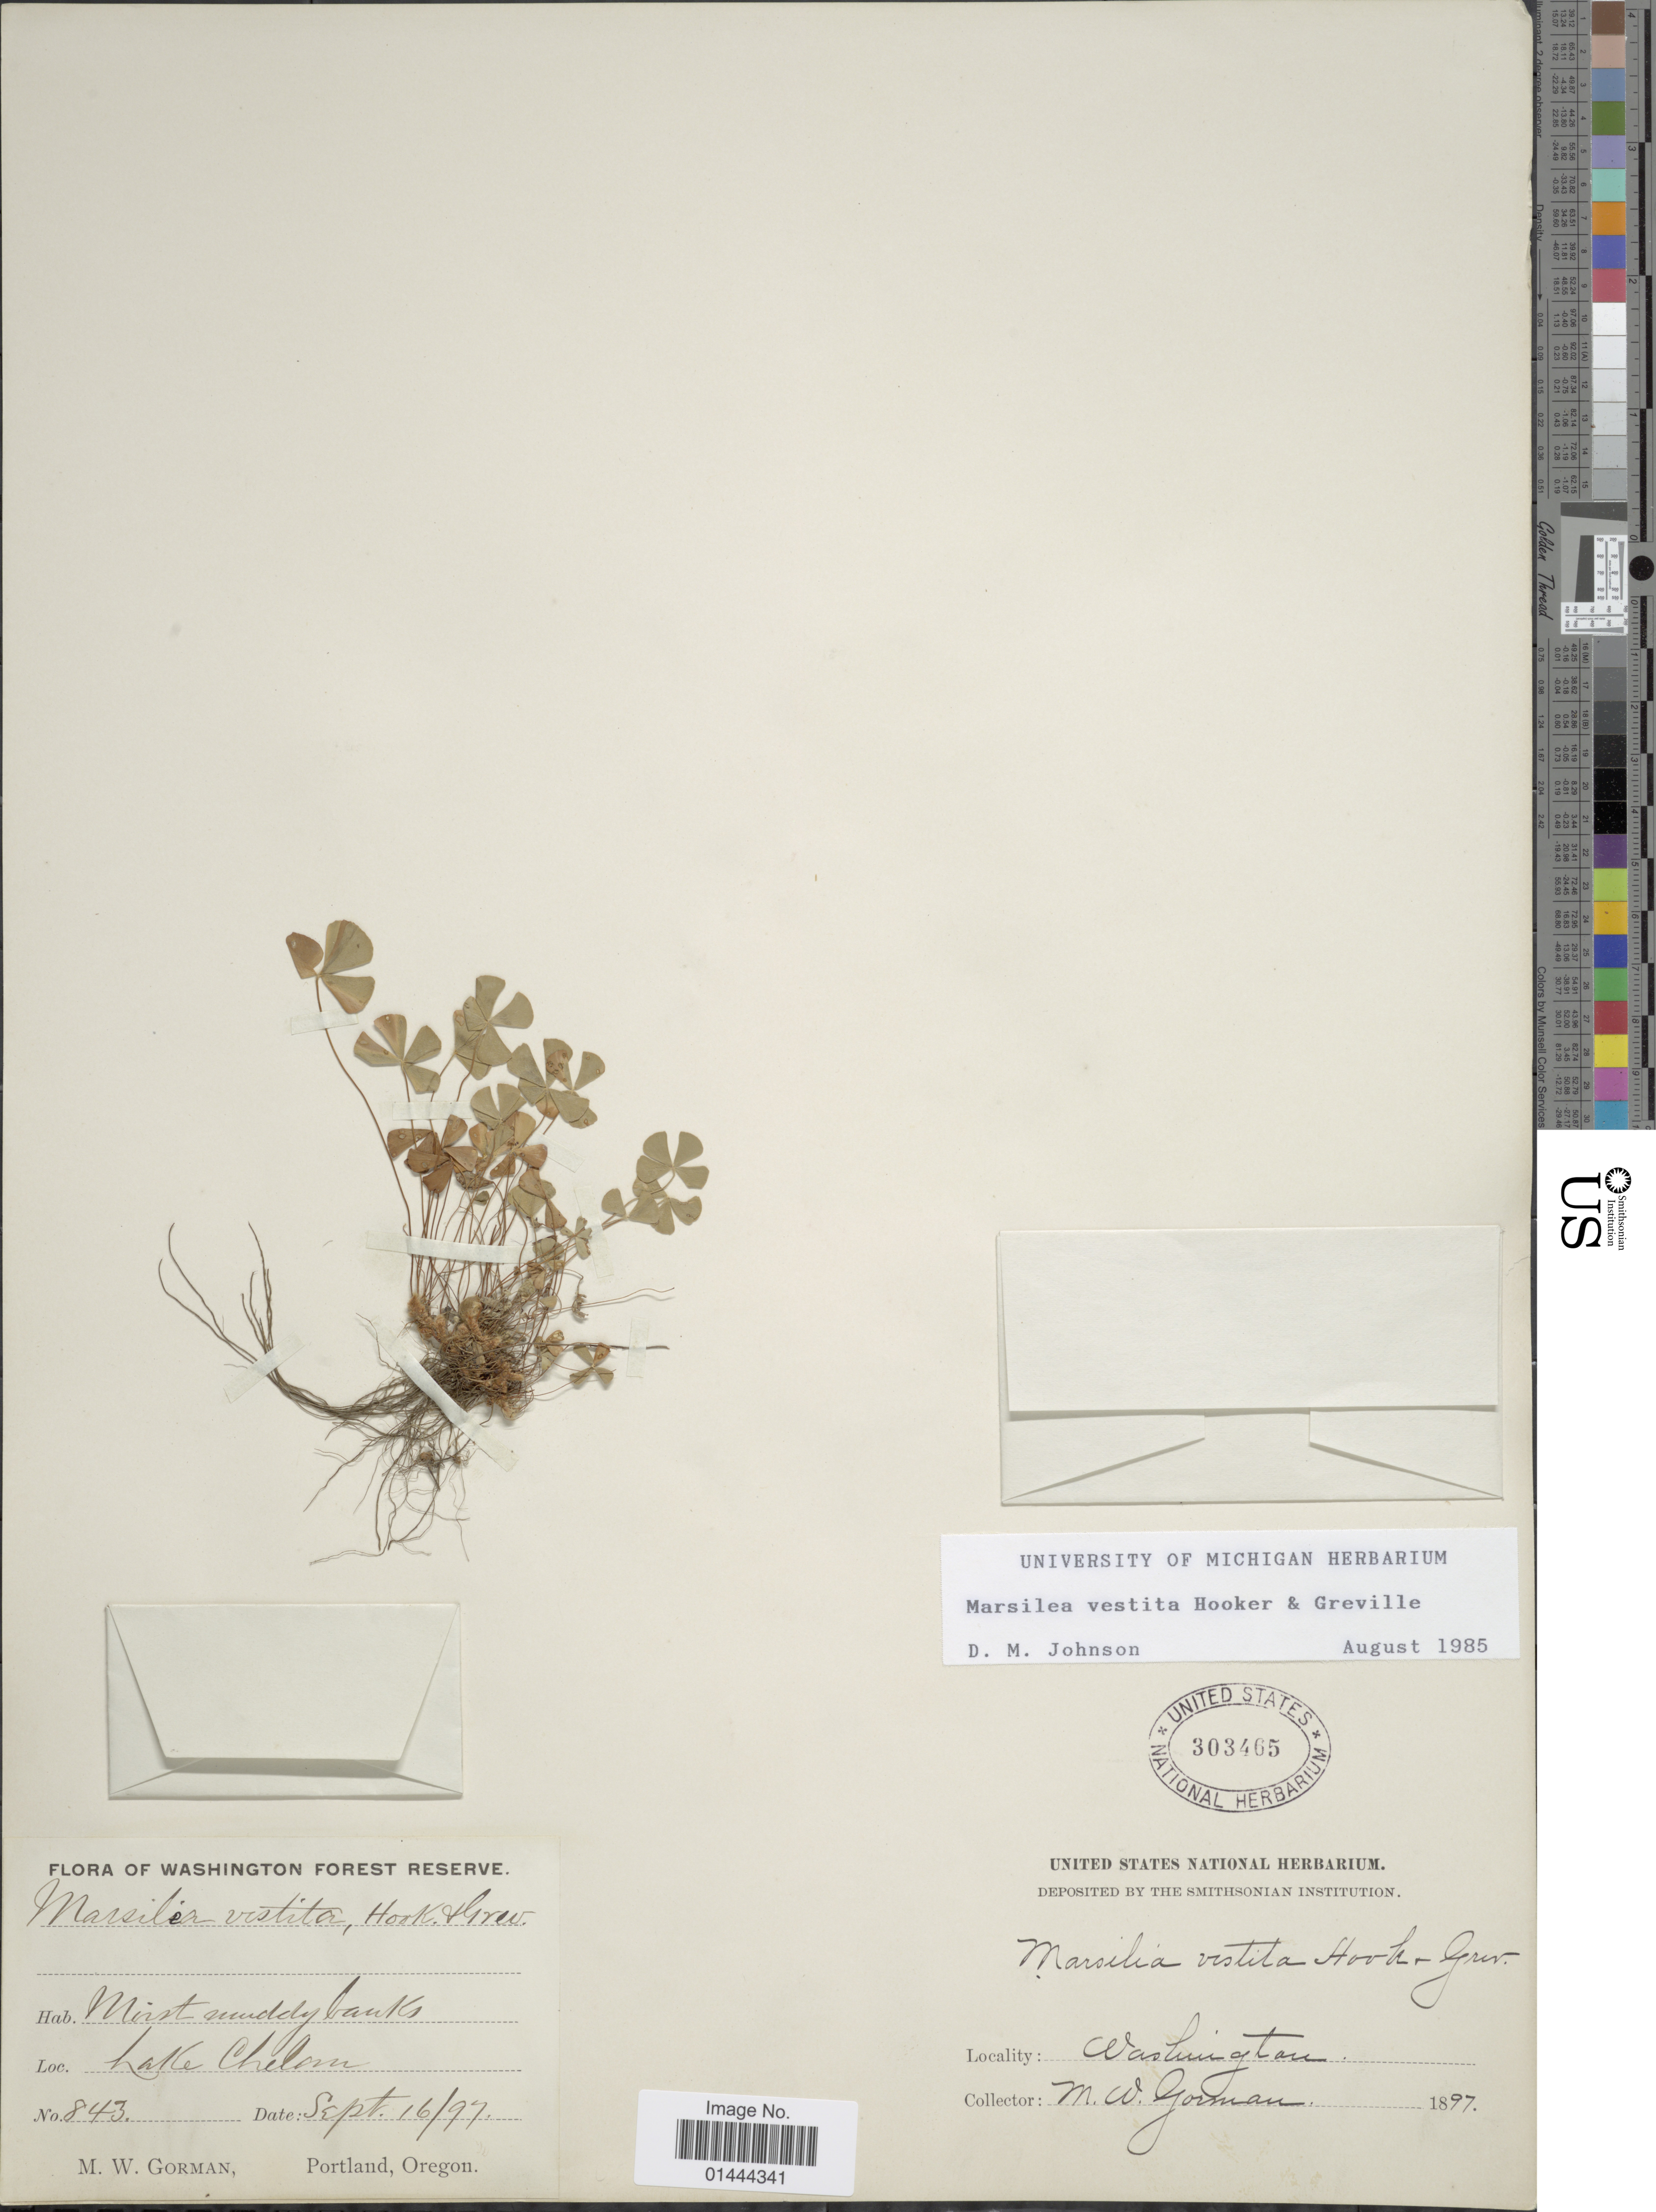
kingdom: Plantae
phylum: Tracheophyta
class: Polypodiopsida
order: Salviniales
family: Marsileaceae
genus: Marsilea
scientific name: Marsilea vestita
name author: Hook. & Grev.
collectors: M. W. Gorman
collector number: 843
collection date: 1897-09-16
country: United States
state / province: Washington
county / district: Chelan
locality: Moist muddy banks, Lake Chelan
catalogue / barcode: US 303465